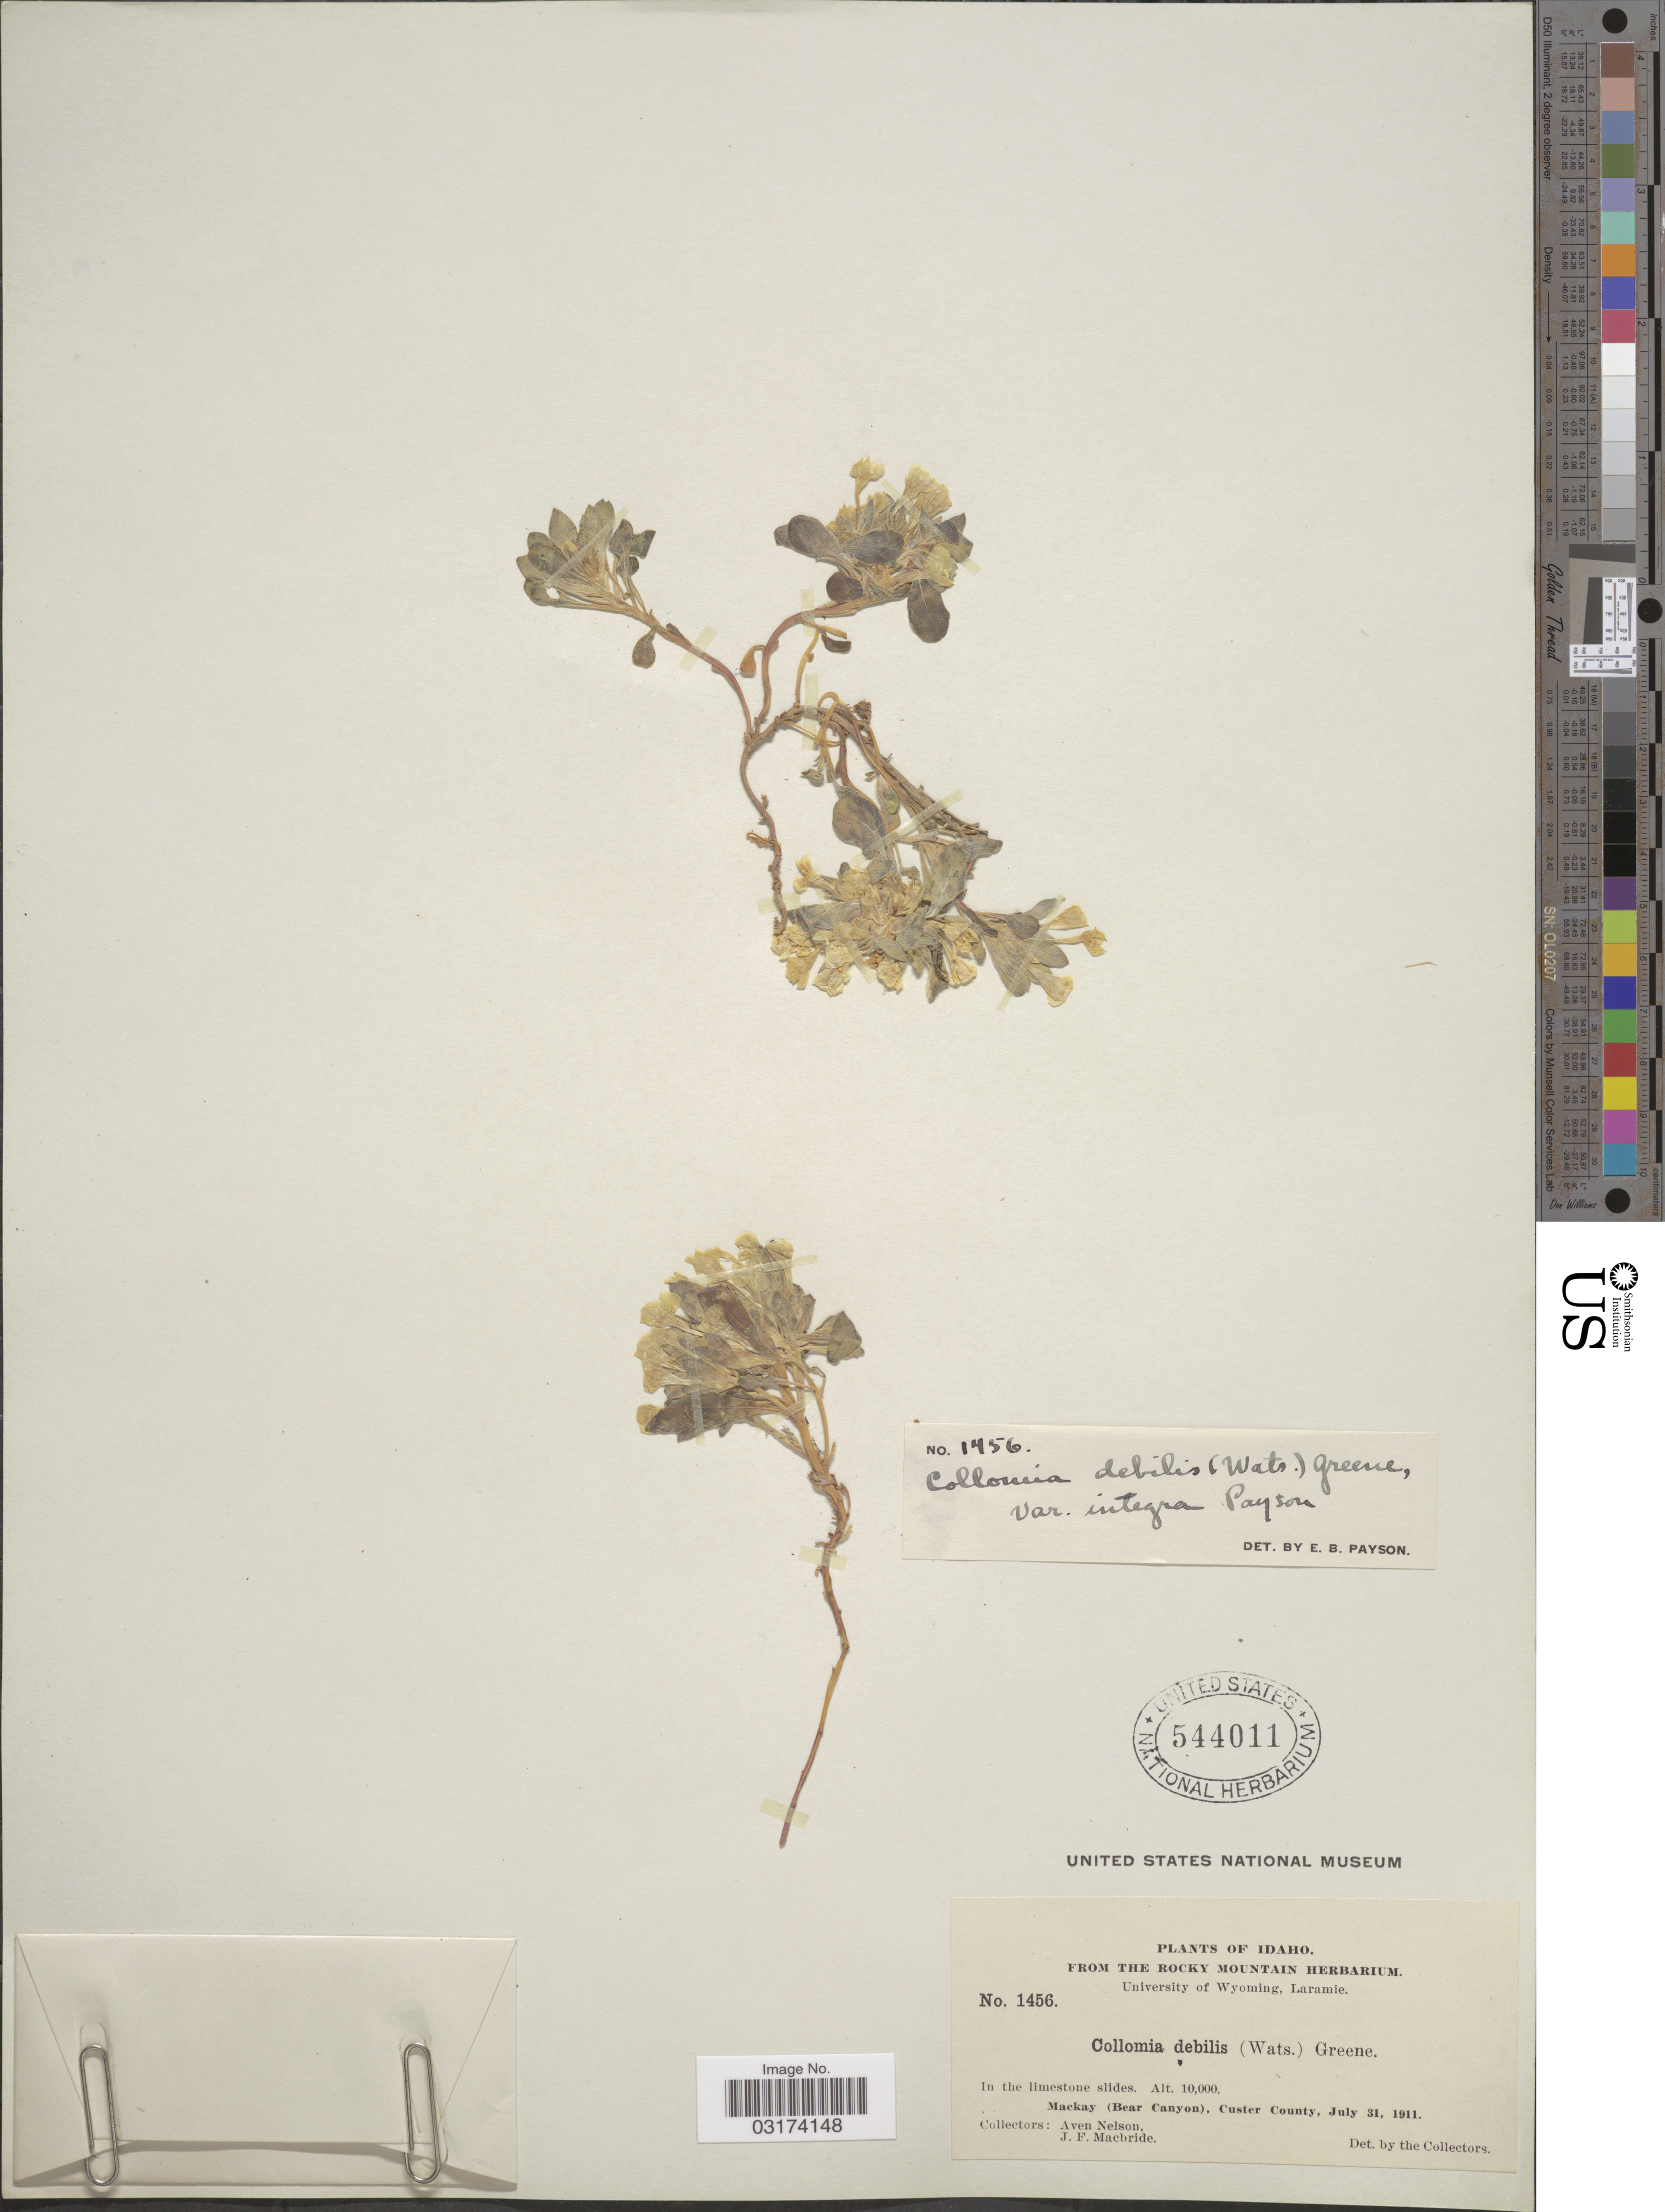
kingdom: Plantae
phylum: Tracheophyta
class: Magnoliopsida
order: Ericales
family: Polemoniaceae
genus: Collomia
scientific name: Collomia debilis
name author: (S. Watson) Greene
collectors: A. Nelson & J. F. Macbride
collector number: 1456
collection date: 1911-07-31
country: United States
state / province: Idaho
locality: In the limestone slides. Mackay (Bear Canyon), Custer County.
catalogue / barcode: US 544011